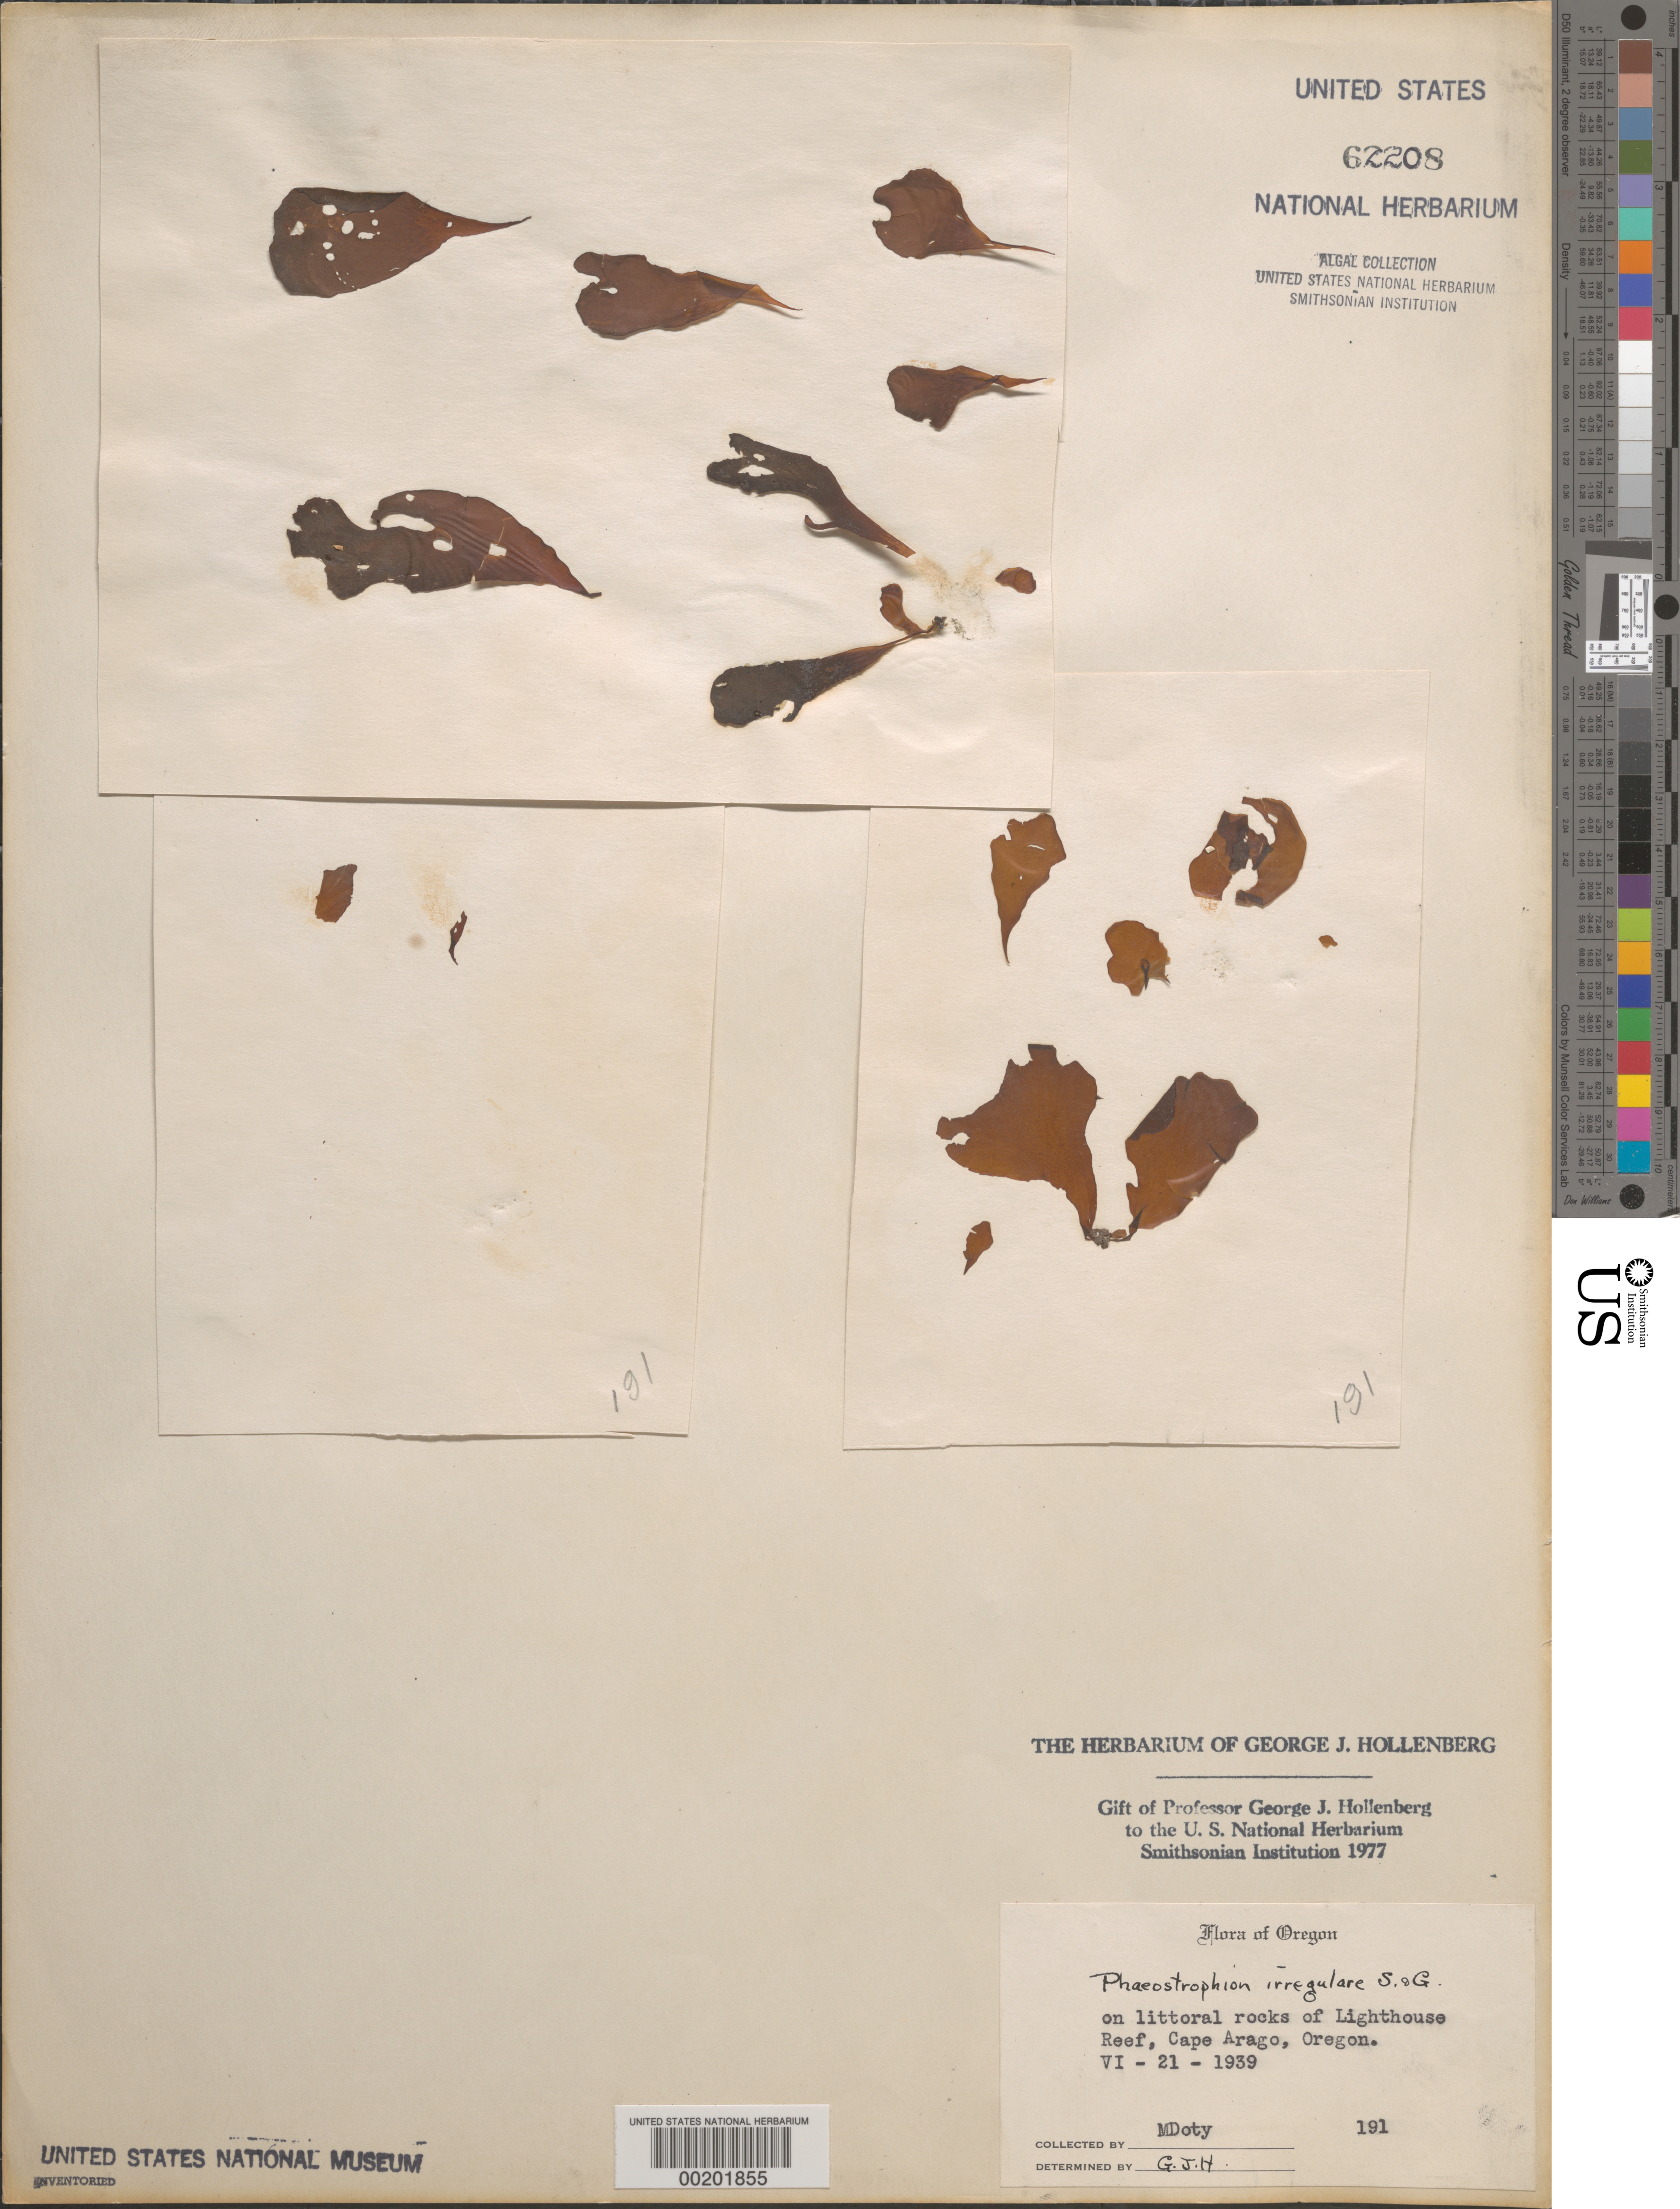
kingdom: Chromista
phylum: Ochrophyta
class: Phaeophyceae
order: Laminariales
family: Laminariaceae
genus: Phaeostrophion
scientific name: Phaeostrophion irregulare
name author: Setch. & N.L. Gardner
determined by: Hollenberg, George J.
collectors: M. S. Doty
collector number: MSD 191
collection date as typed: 21 Jun 1939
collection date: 1939-06-21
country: United States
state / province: Oregon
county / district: Coos County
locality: Lighthouse Reef, Cape Arago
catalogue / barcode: US 62208